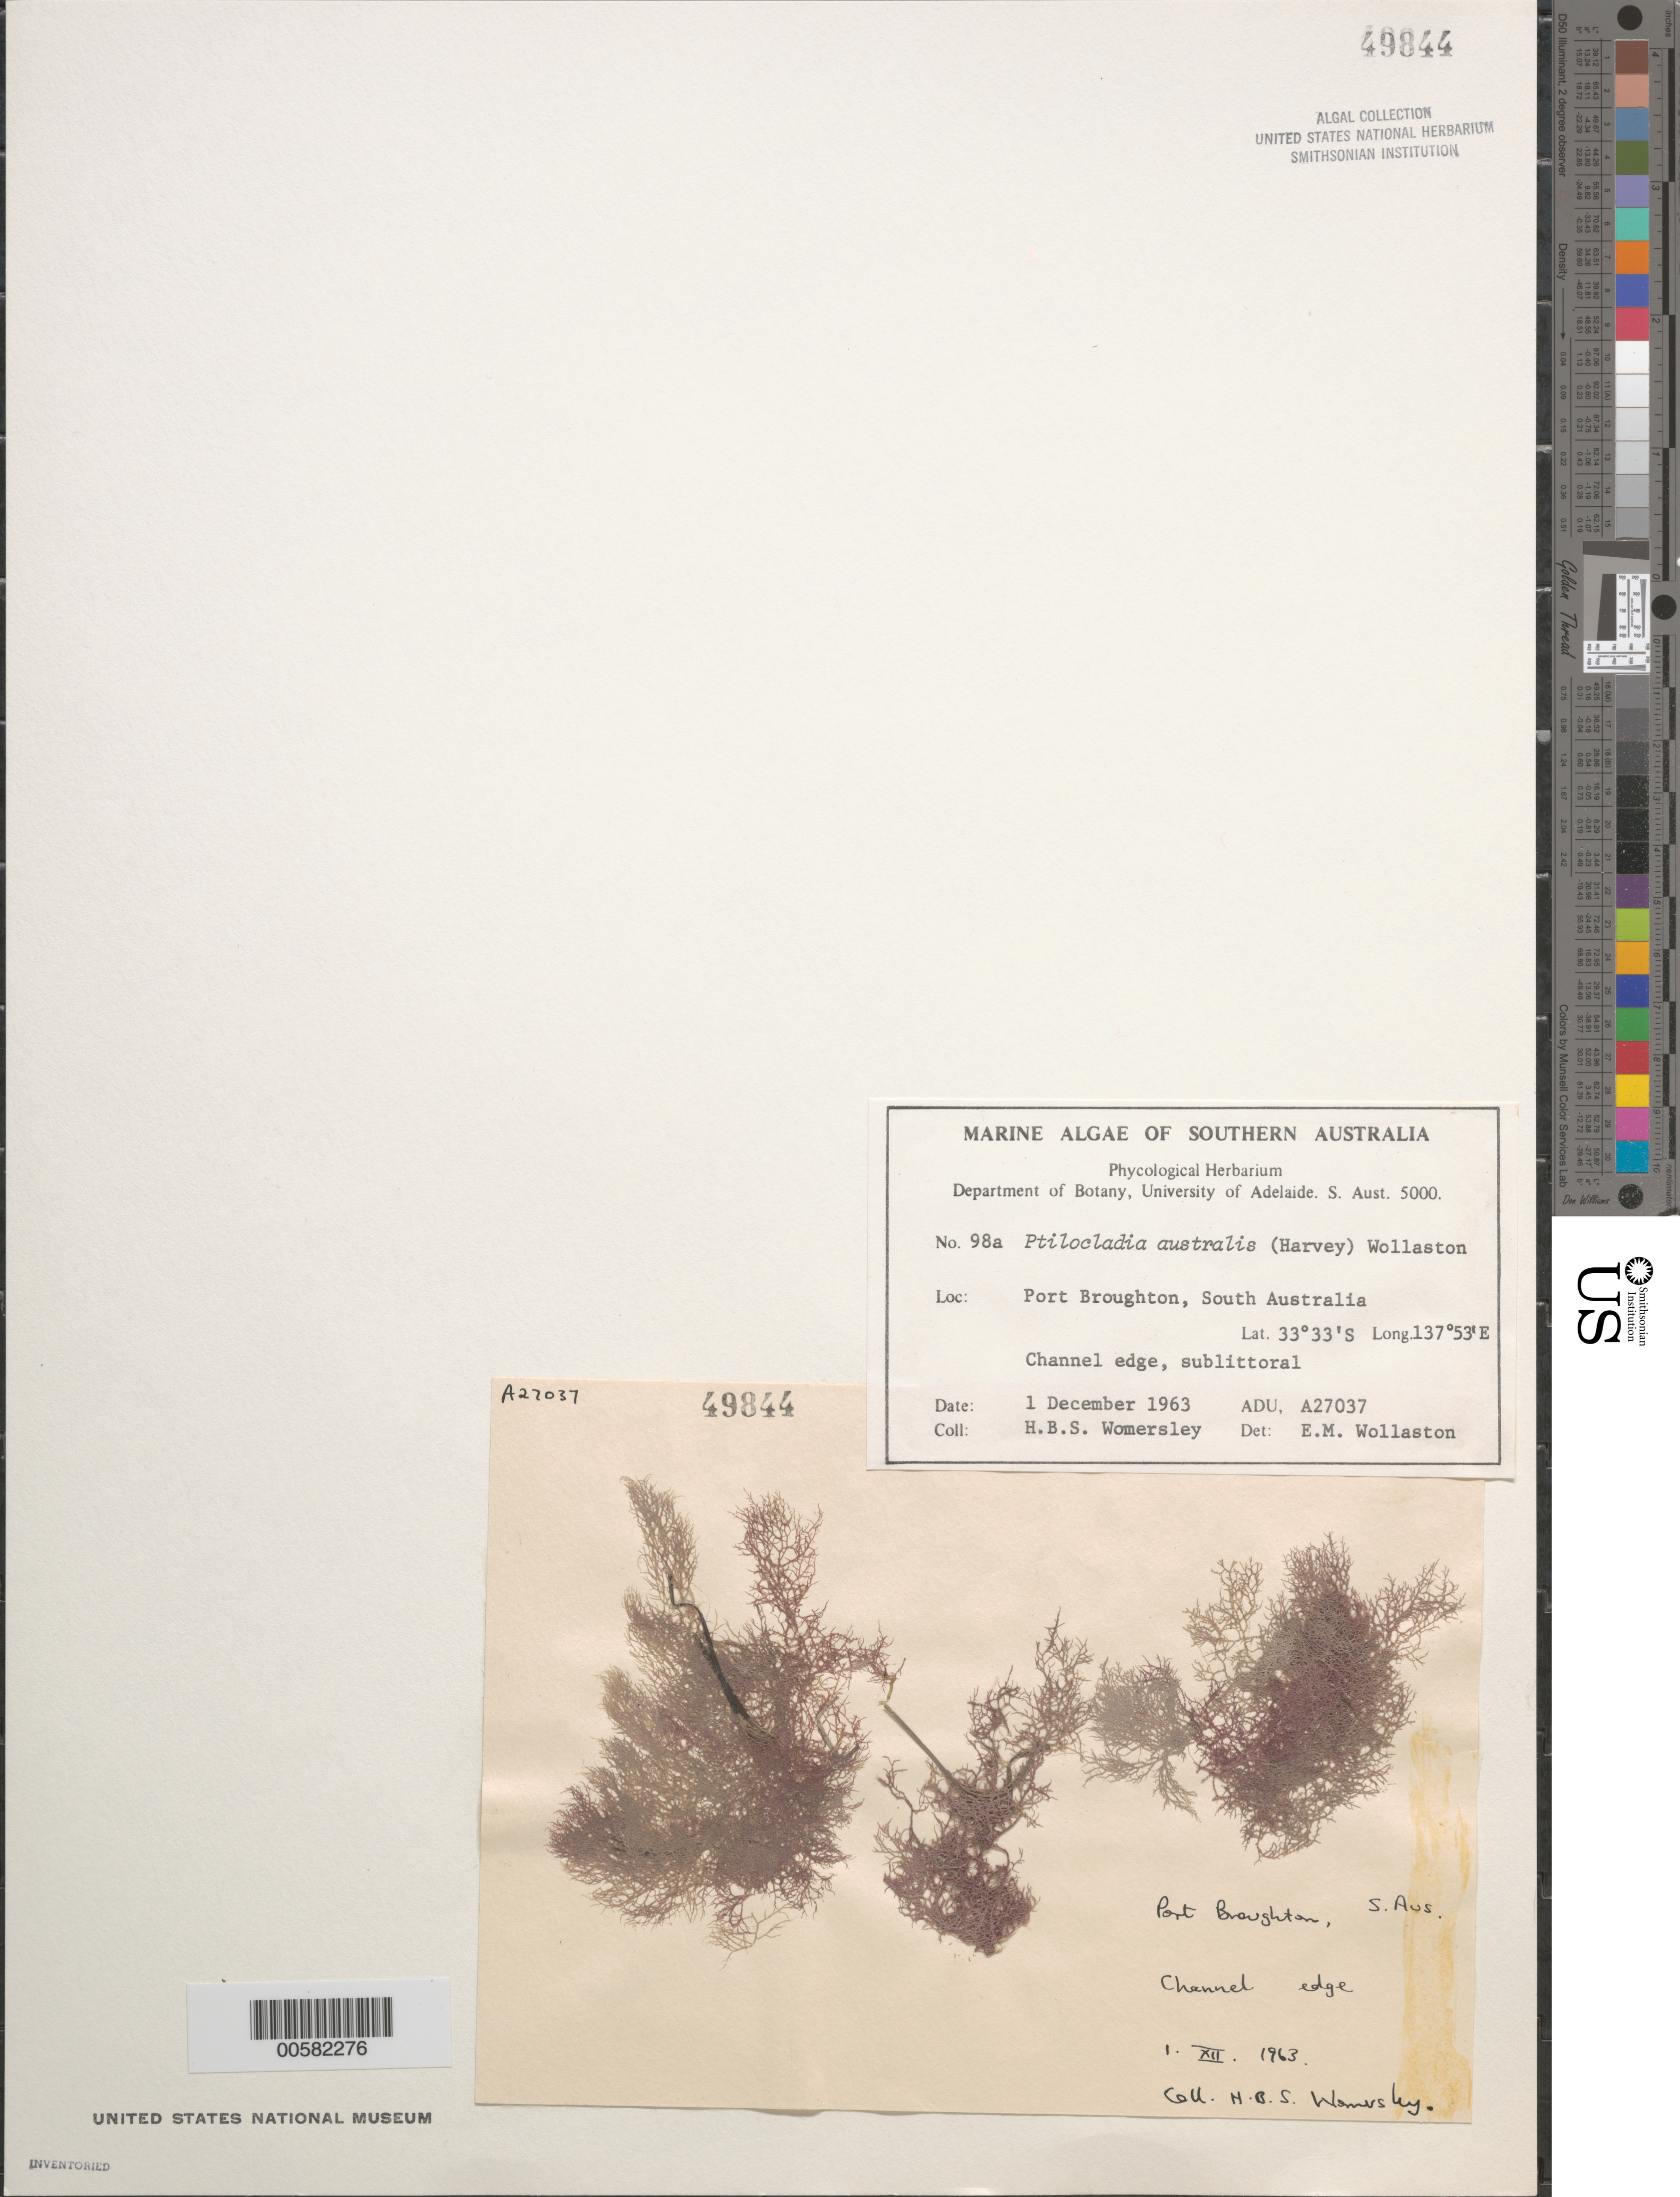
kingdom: Plantae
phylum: Rhodophyta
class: Florideophyceae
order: Ceramiales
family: Callithamniaceae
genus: Ptilocladia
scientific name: Ptilocladia australis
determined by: Wollaston, E. M.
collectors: H. B. S. Womersley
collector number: ADU A27037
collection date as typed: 01 Dec 1963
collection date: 1963-12-01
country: Australia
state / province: South Australia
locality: Port broughton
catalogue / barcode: US 49844